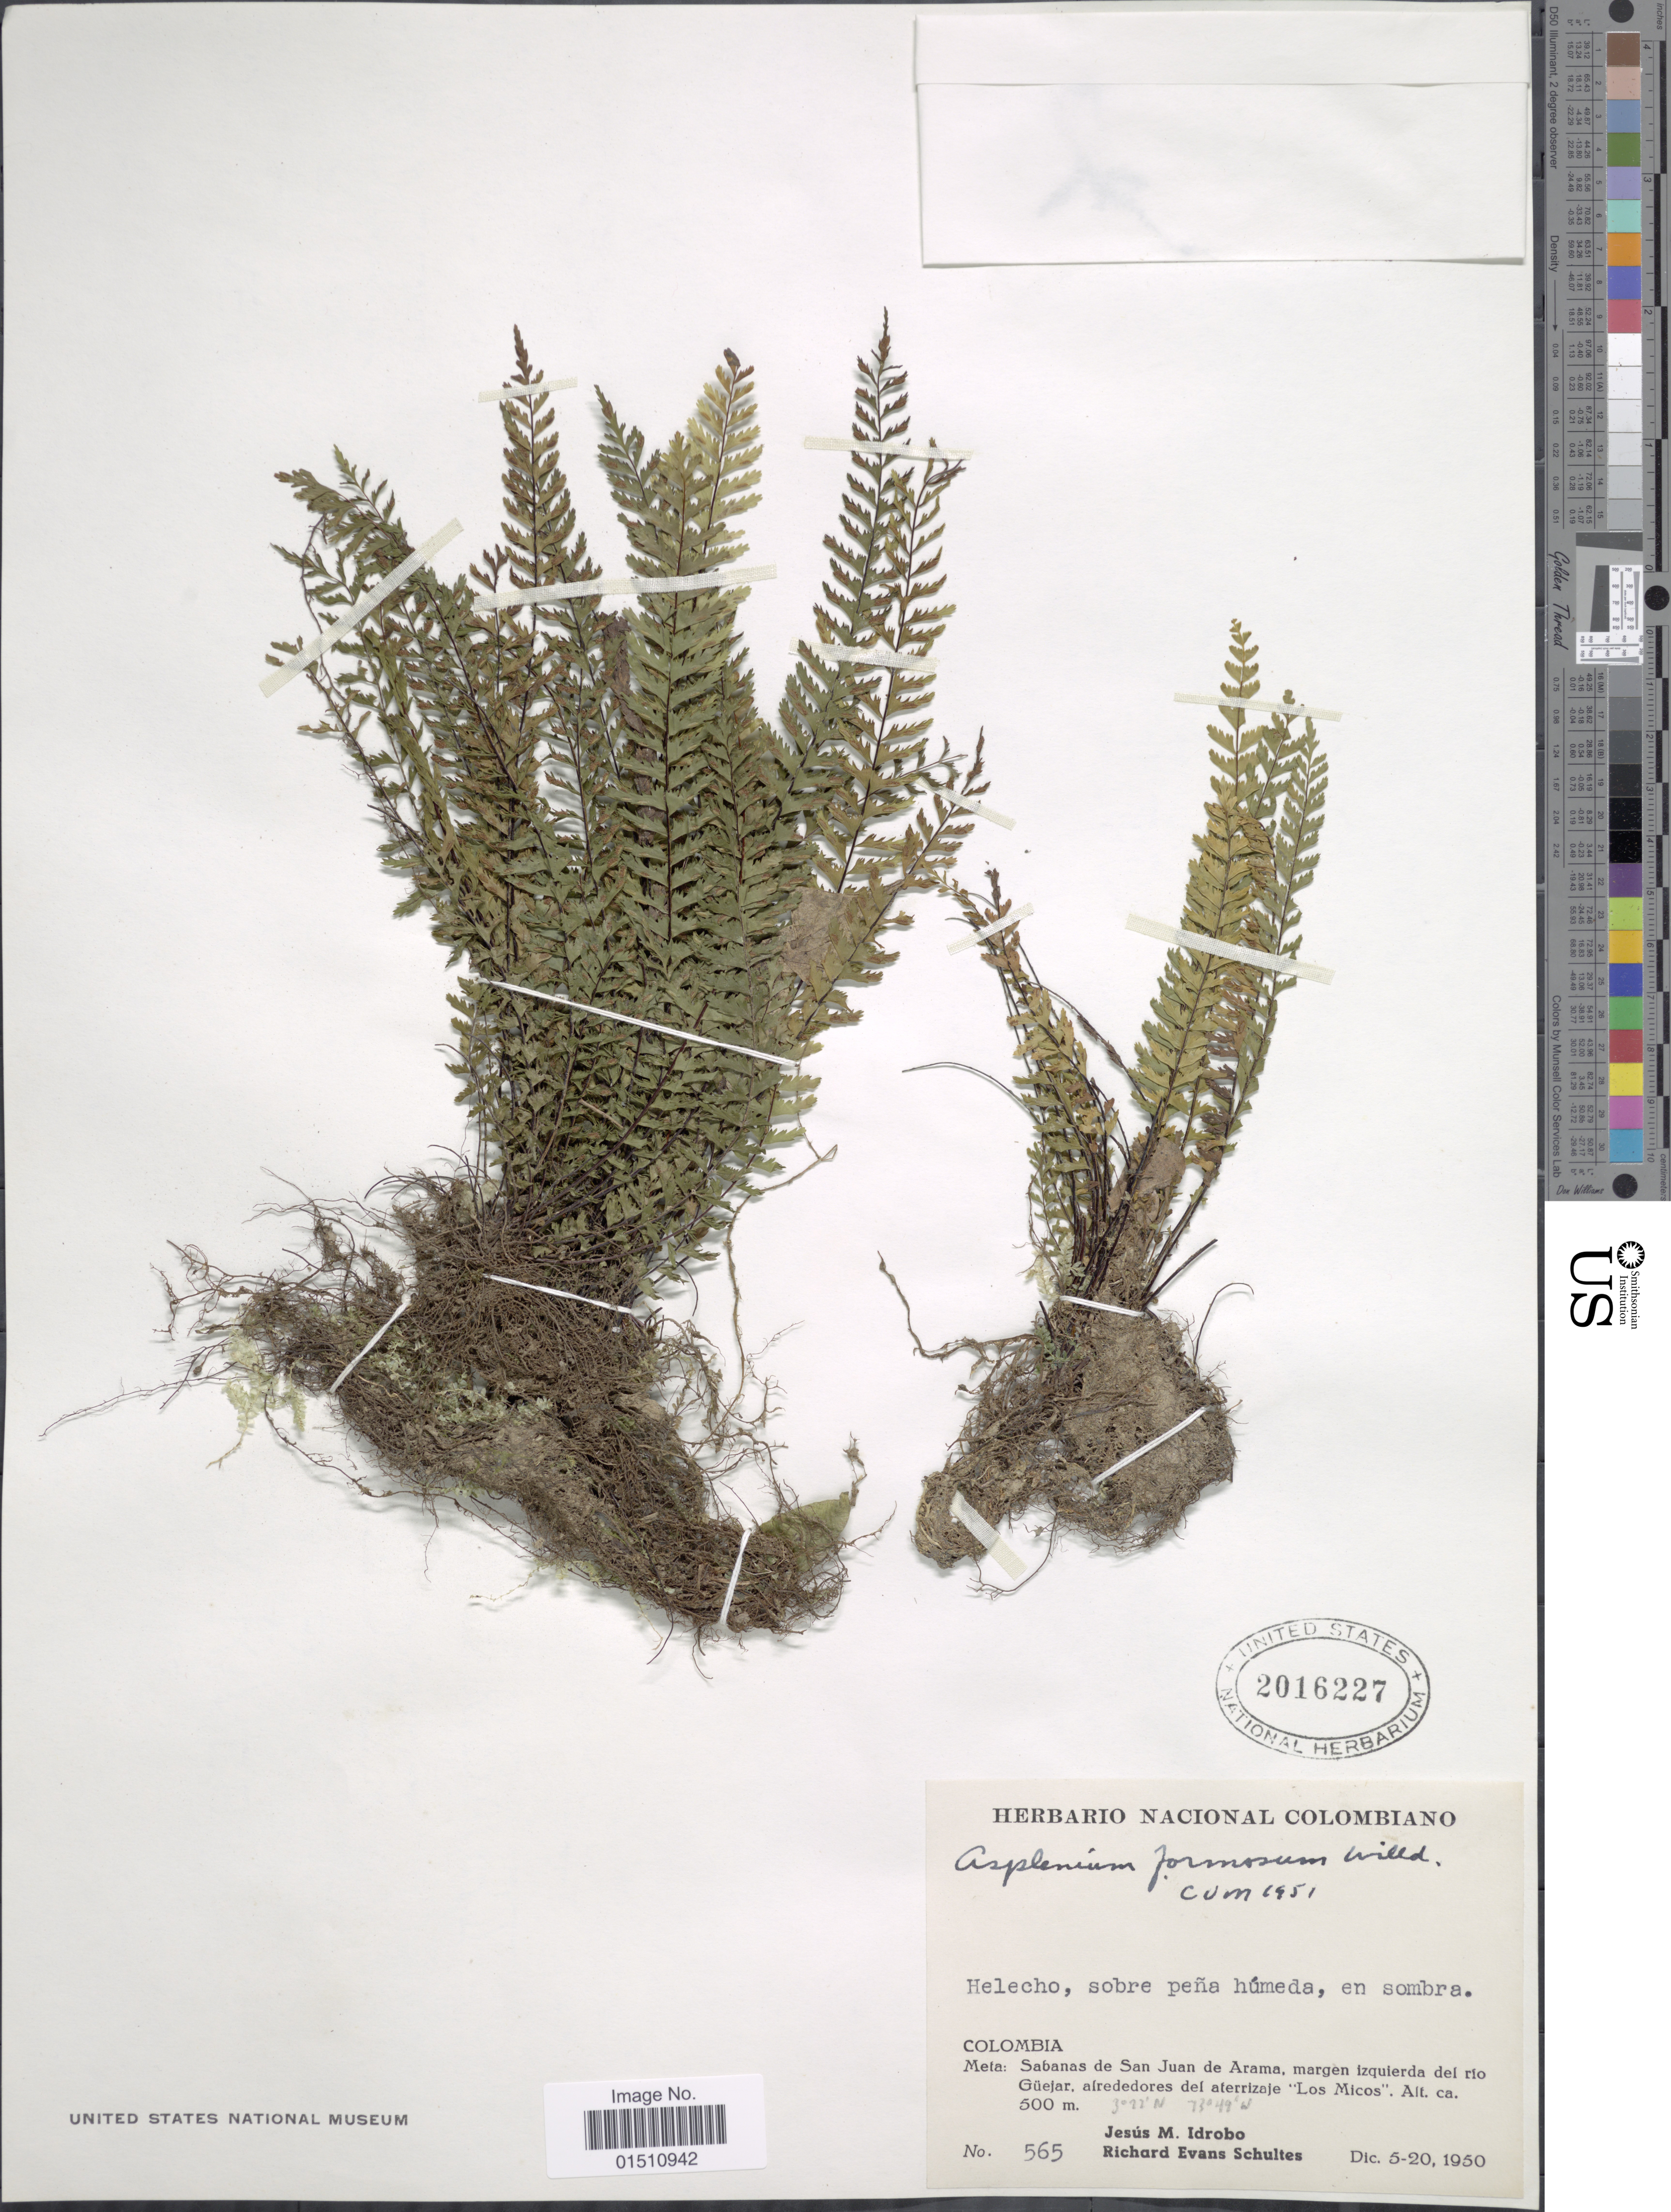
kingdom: Plantae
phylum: Tracheophyta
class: Polypodiopsida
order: Polypodiales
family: Aspleniaceae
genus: Asplenium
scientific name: Asplenium formosum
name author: Willd.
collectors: J. M. Idrobo & R. E. Schultes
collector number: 565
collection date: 1950-12-05/1950-12-20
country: Colombia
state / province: Meta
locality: Colombia, Sabanas de San Juan de Arama, margem iqzuierda del rio Güejar, alrededores del atrerrizaje "Los Micos".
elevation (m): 500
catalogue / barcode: US 2016227